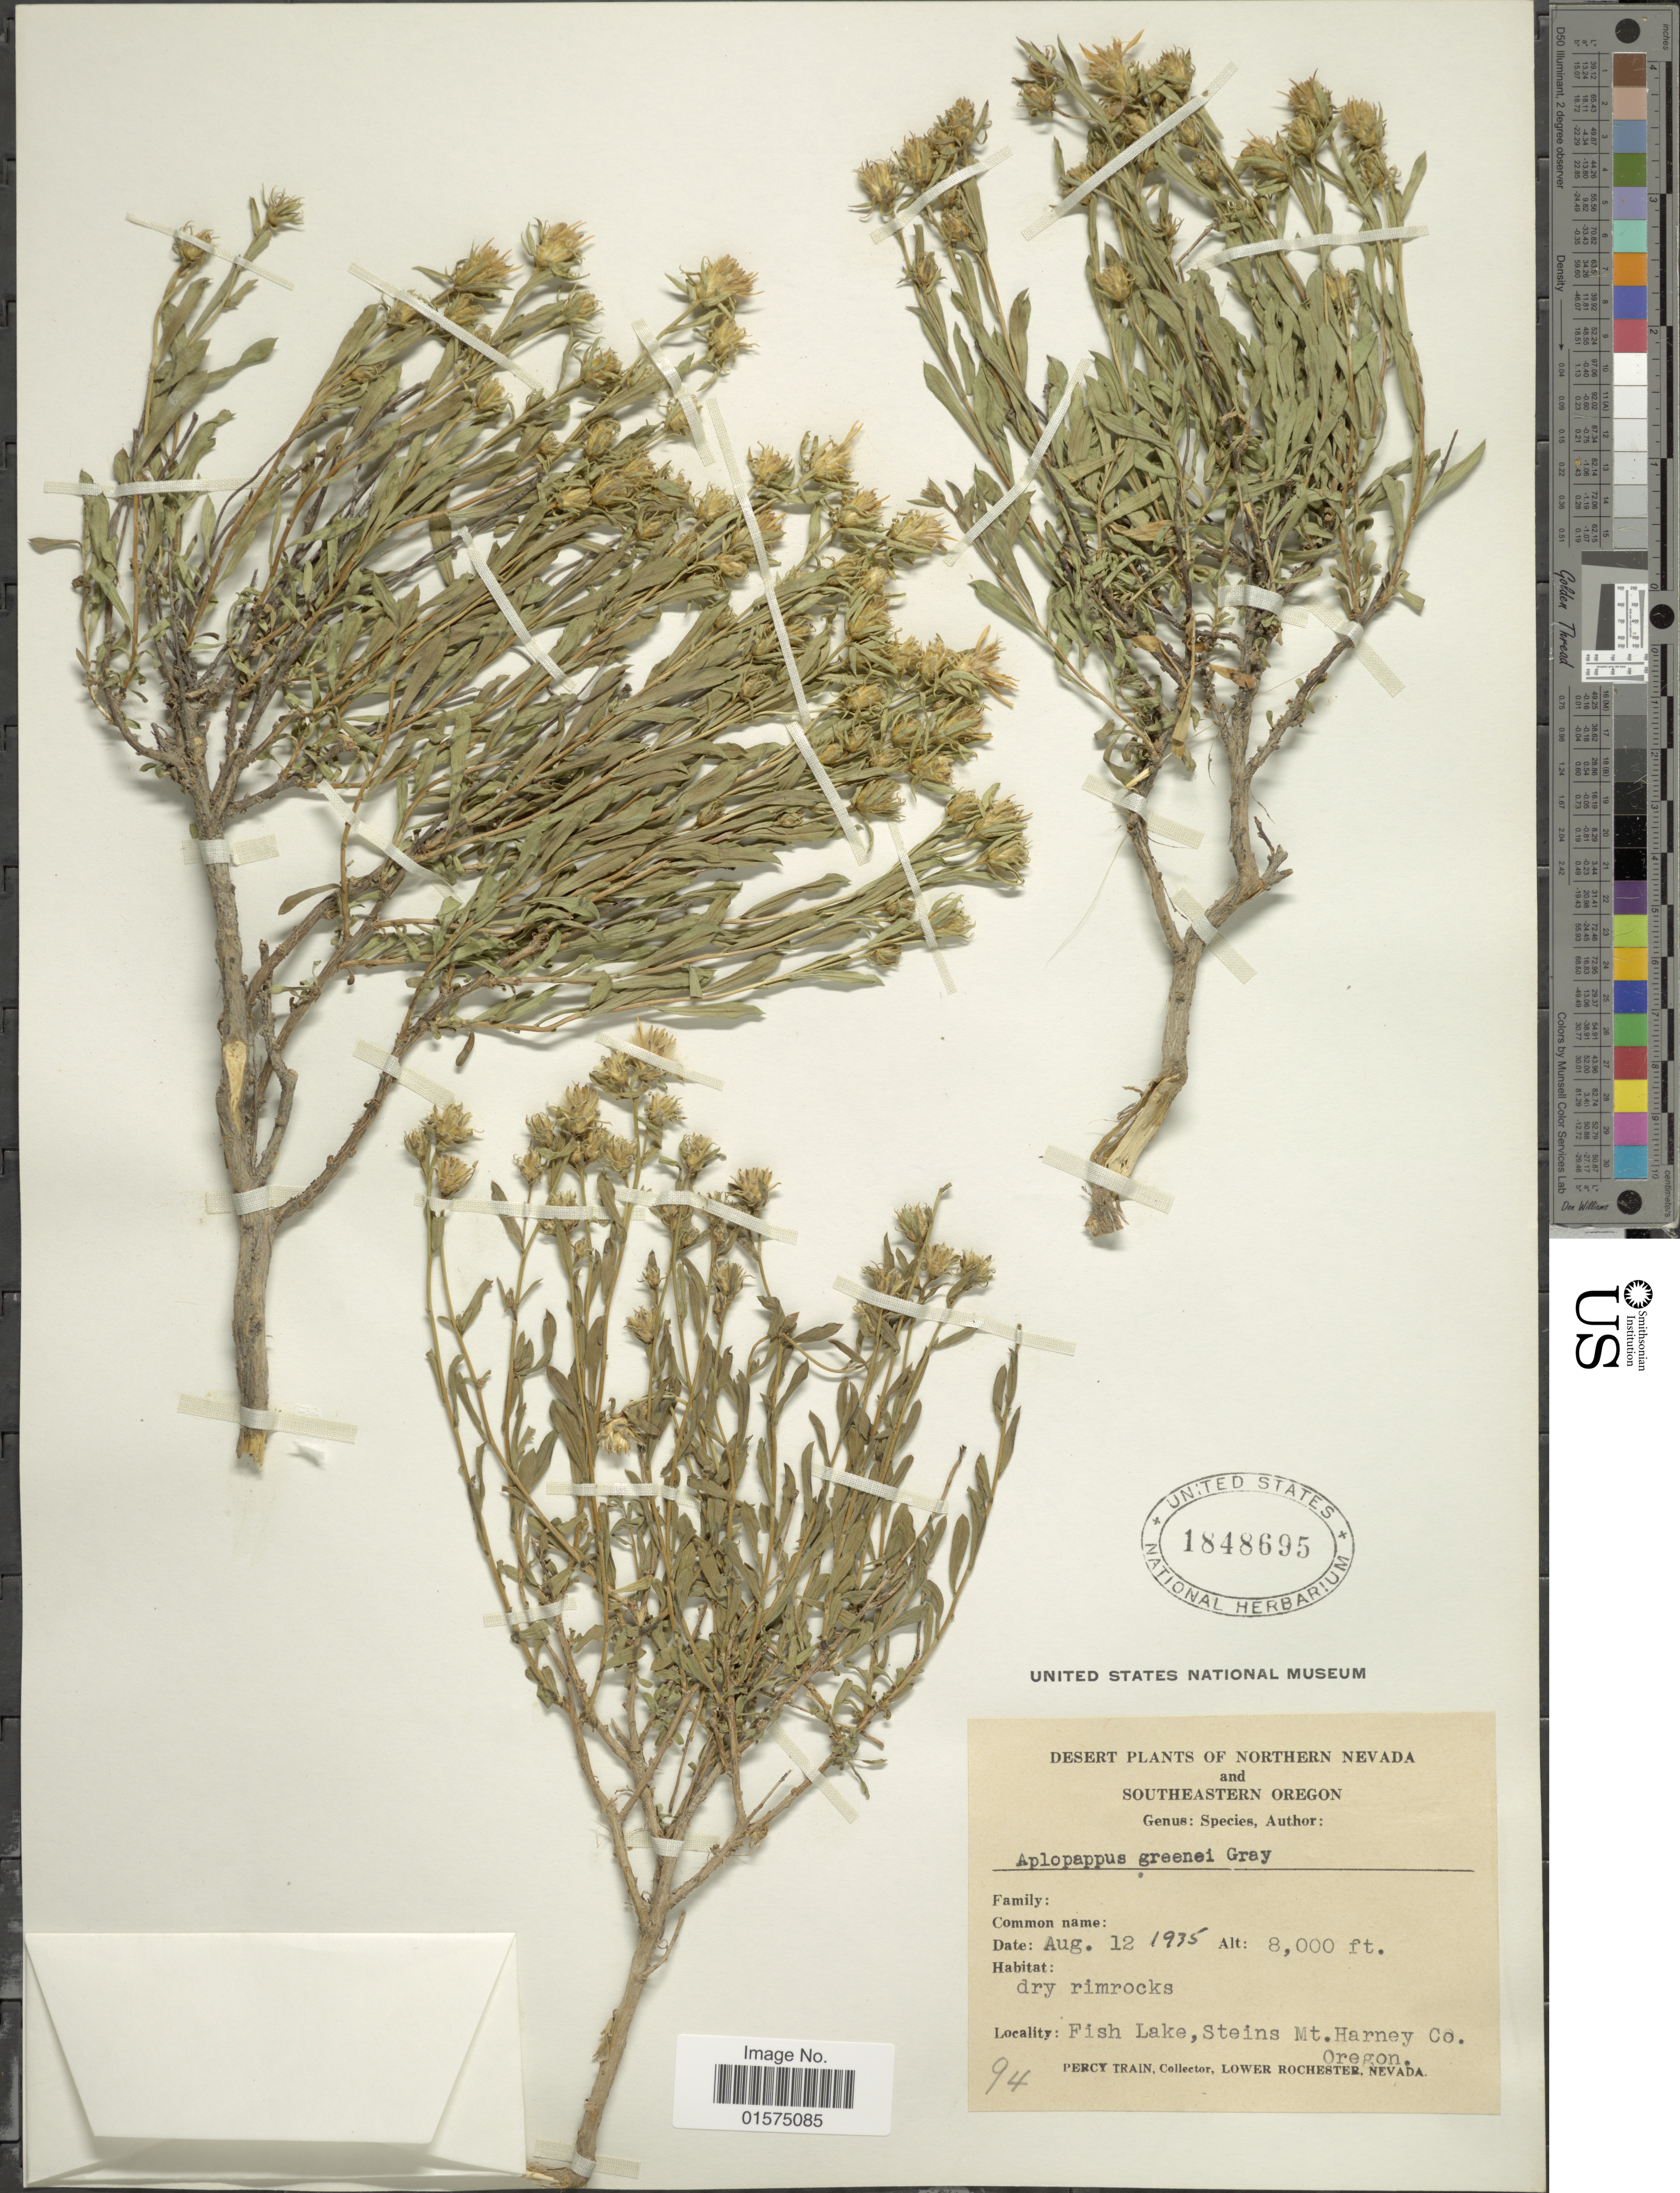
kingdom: Plantae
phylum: Tracheophyta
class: Magnoliopsida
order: Asterales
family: Asteraceae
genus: Ericameria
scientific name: Ericameria greenei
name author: (A. Gray) G.L. Nesom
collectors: P. Train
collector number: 94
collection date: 1935-08-12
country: United States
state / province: Oregon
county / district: Harney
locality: Fish Lake, Steins Mt. Harney Co.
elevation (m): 2438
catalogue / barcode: US 1848695